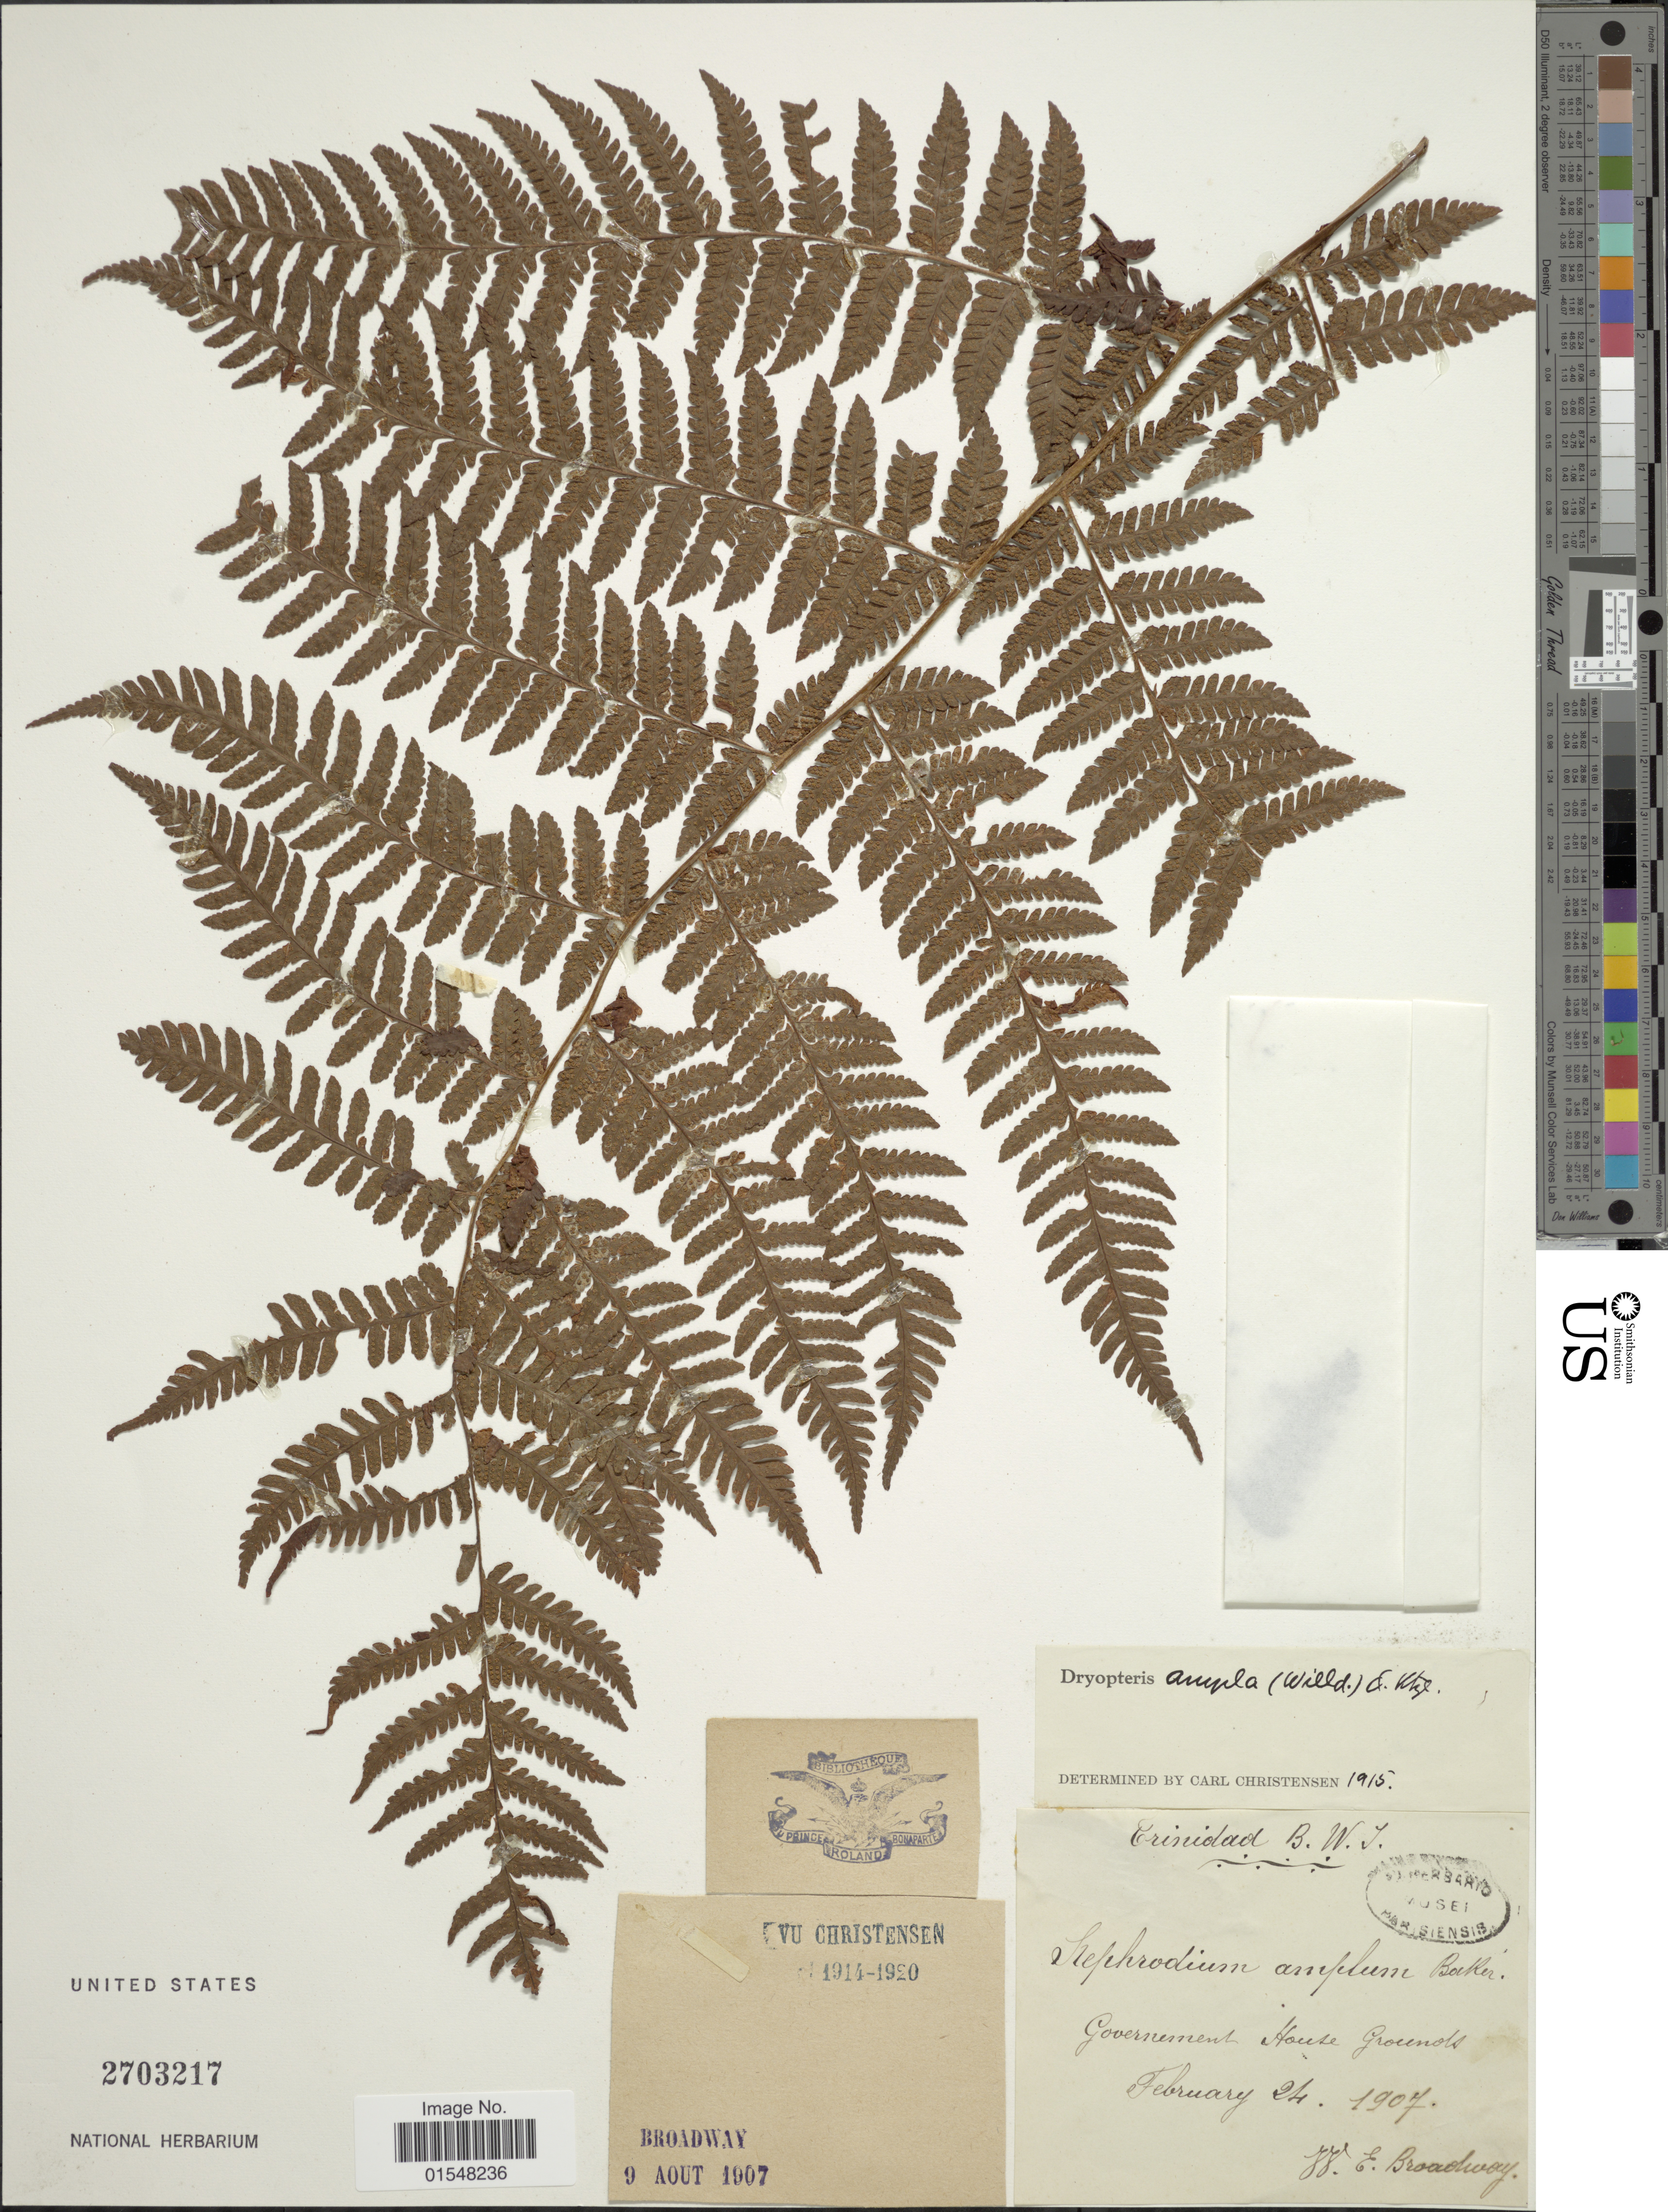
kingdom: Plantae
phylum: Tracheophyta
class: Polypodiopsida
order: Polypodiales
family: Dryopteridaceae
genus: Ctenitis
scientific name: Ctenitis sloanei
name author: (Poepp. ex Spreng.) C.V. Morton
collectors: W. E. Broadway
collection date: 1907-02-24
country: Trinidad and Tobago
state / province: Trinidad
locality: British West Indies, Government House Grounds.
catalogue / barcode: US 2703217